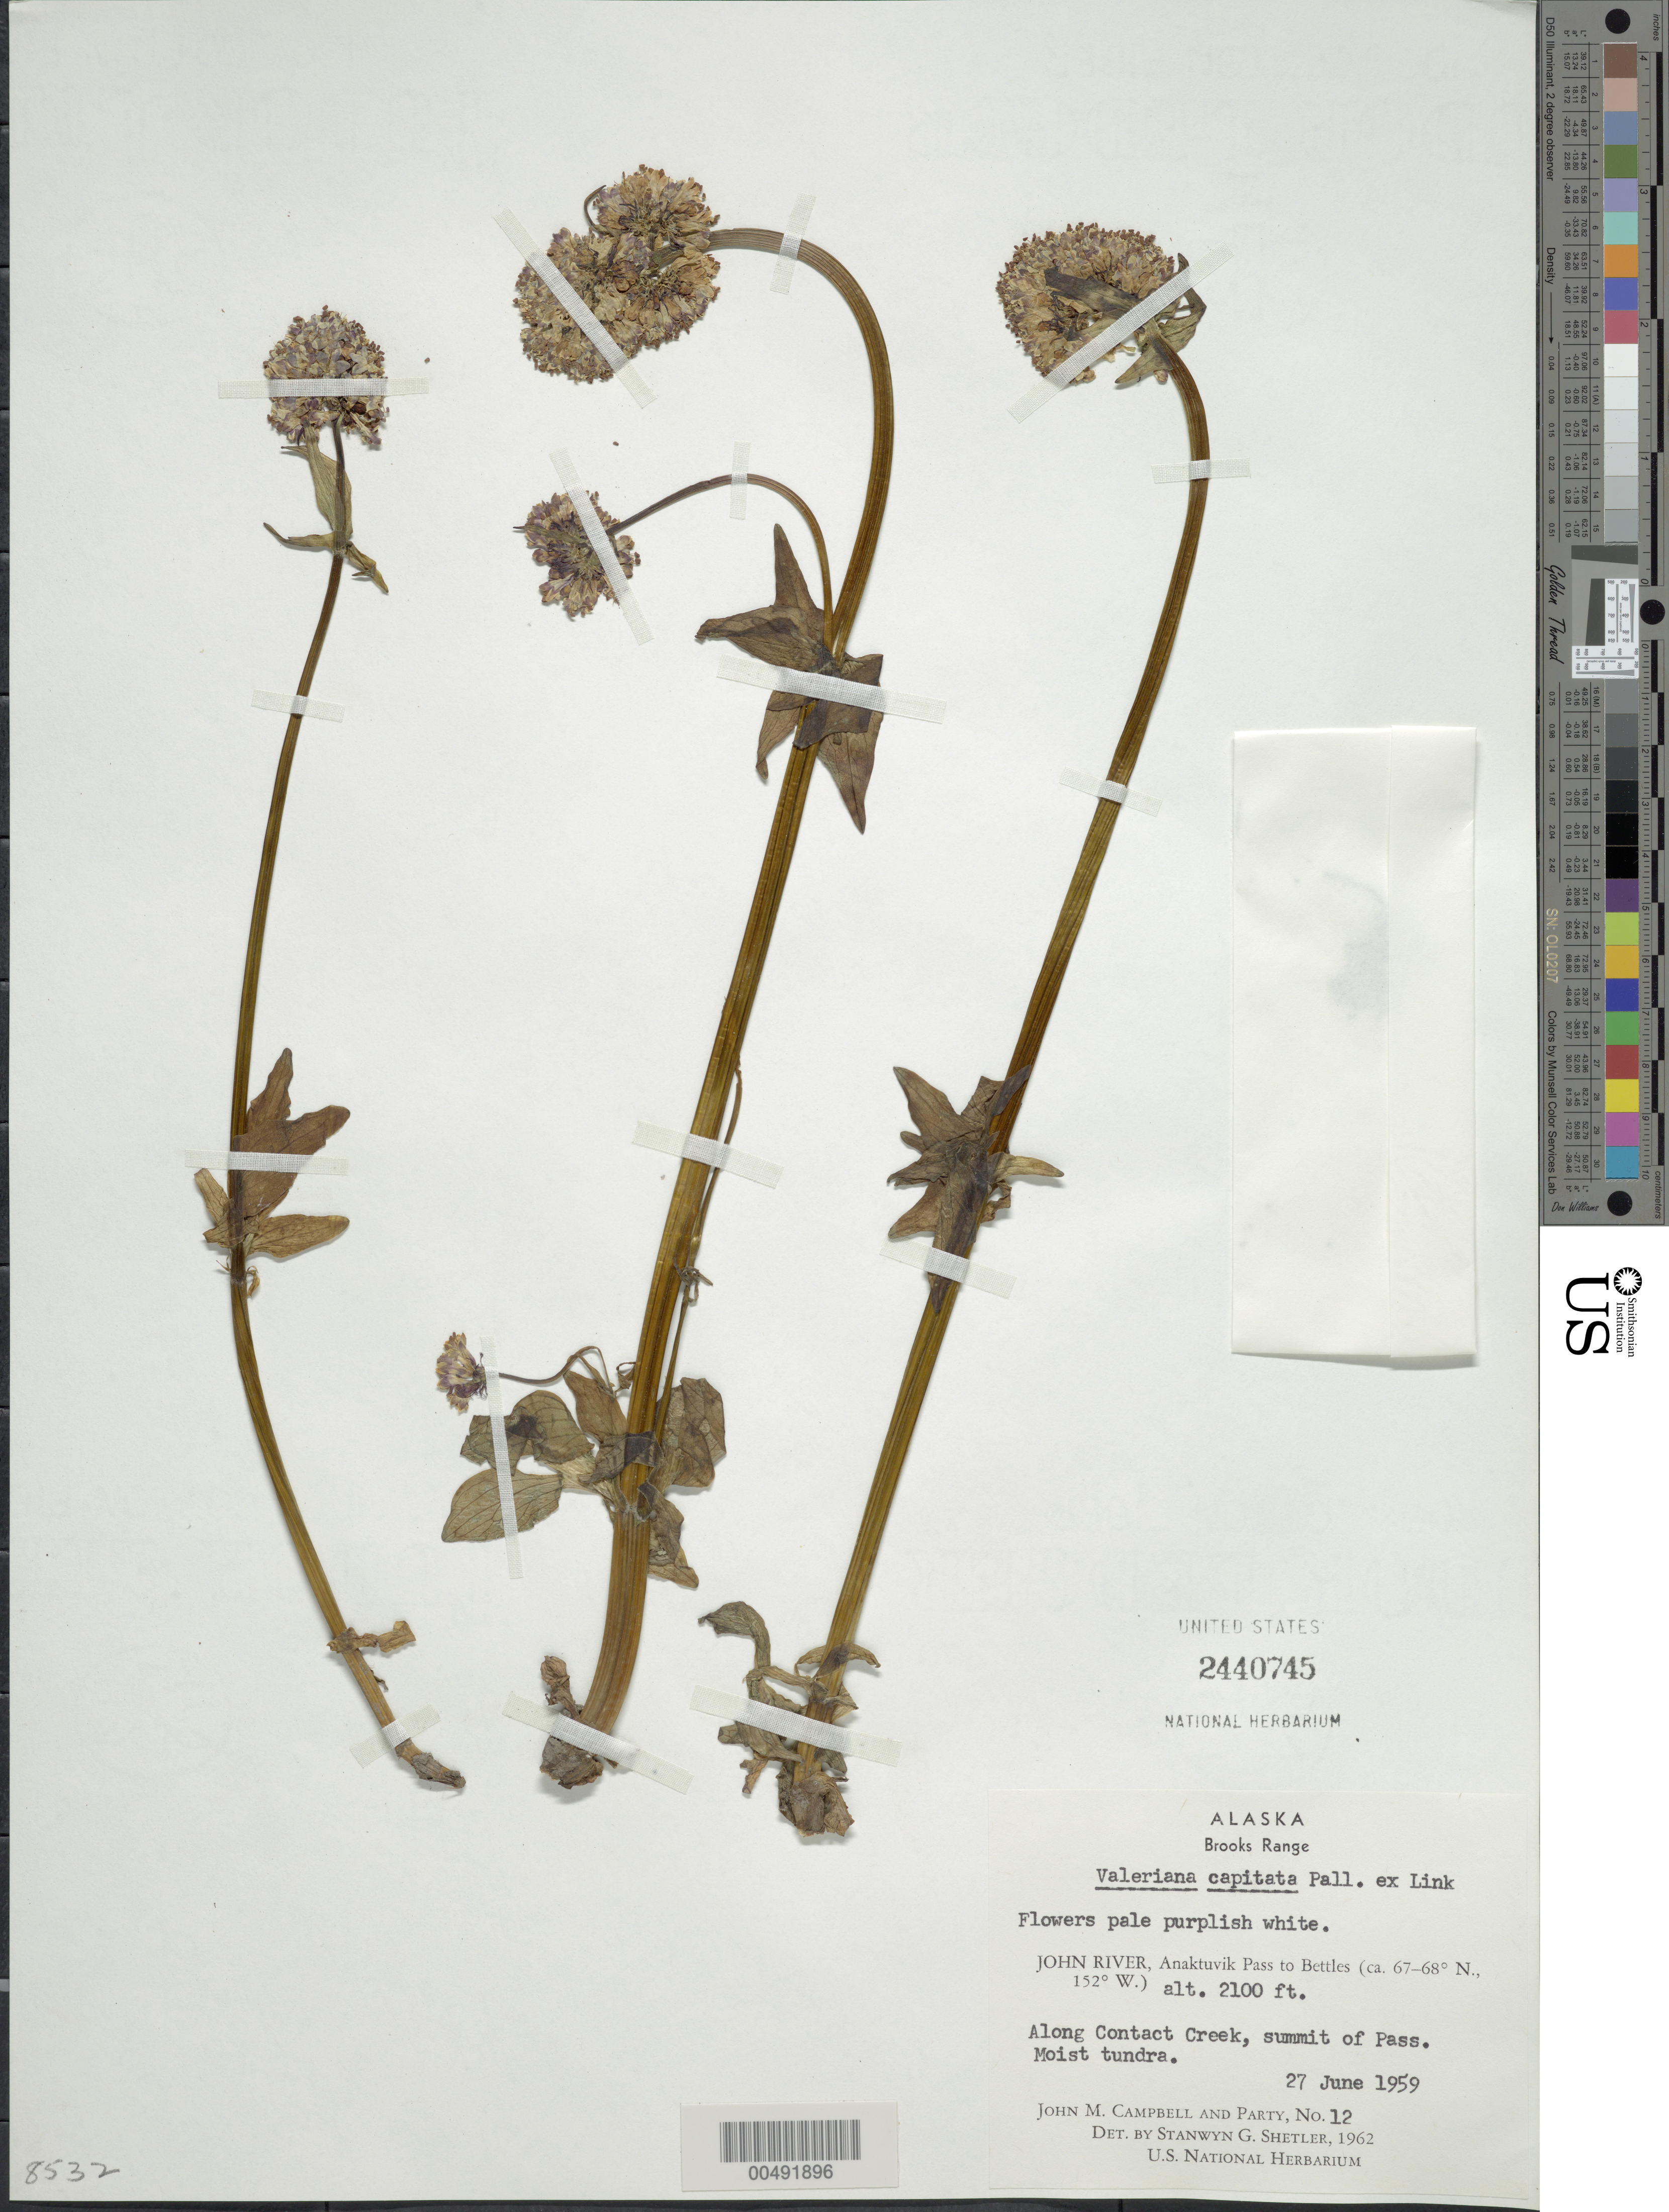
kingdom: Plantae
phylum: Tracheophyta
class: Magnoliopsida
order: Dipsacales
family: Caprifoliaceae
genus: Valeriana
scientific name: Valeriana capitata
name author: Link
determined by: Shetler, Stanwyn G., (US), NMNH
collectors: J. M. Campbell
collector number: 12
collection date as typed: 27 Jun 1959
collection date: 1959-06-27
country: United States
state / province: Alaska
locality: Brooks Range, John River, summit of Anaktuvuk Pass, along Contact Creek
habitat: moist tundra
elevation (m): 640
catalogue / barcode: US 2440745